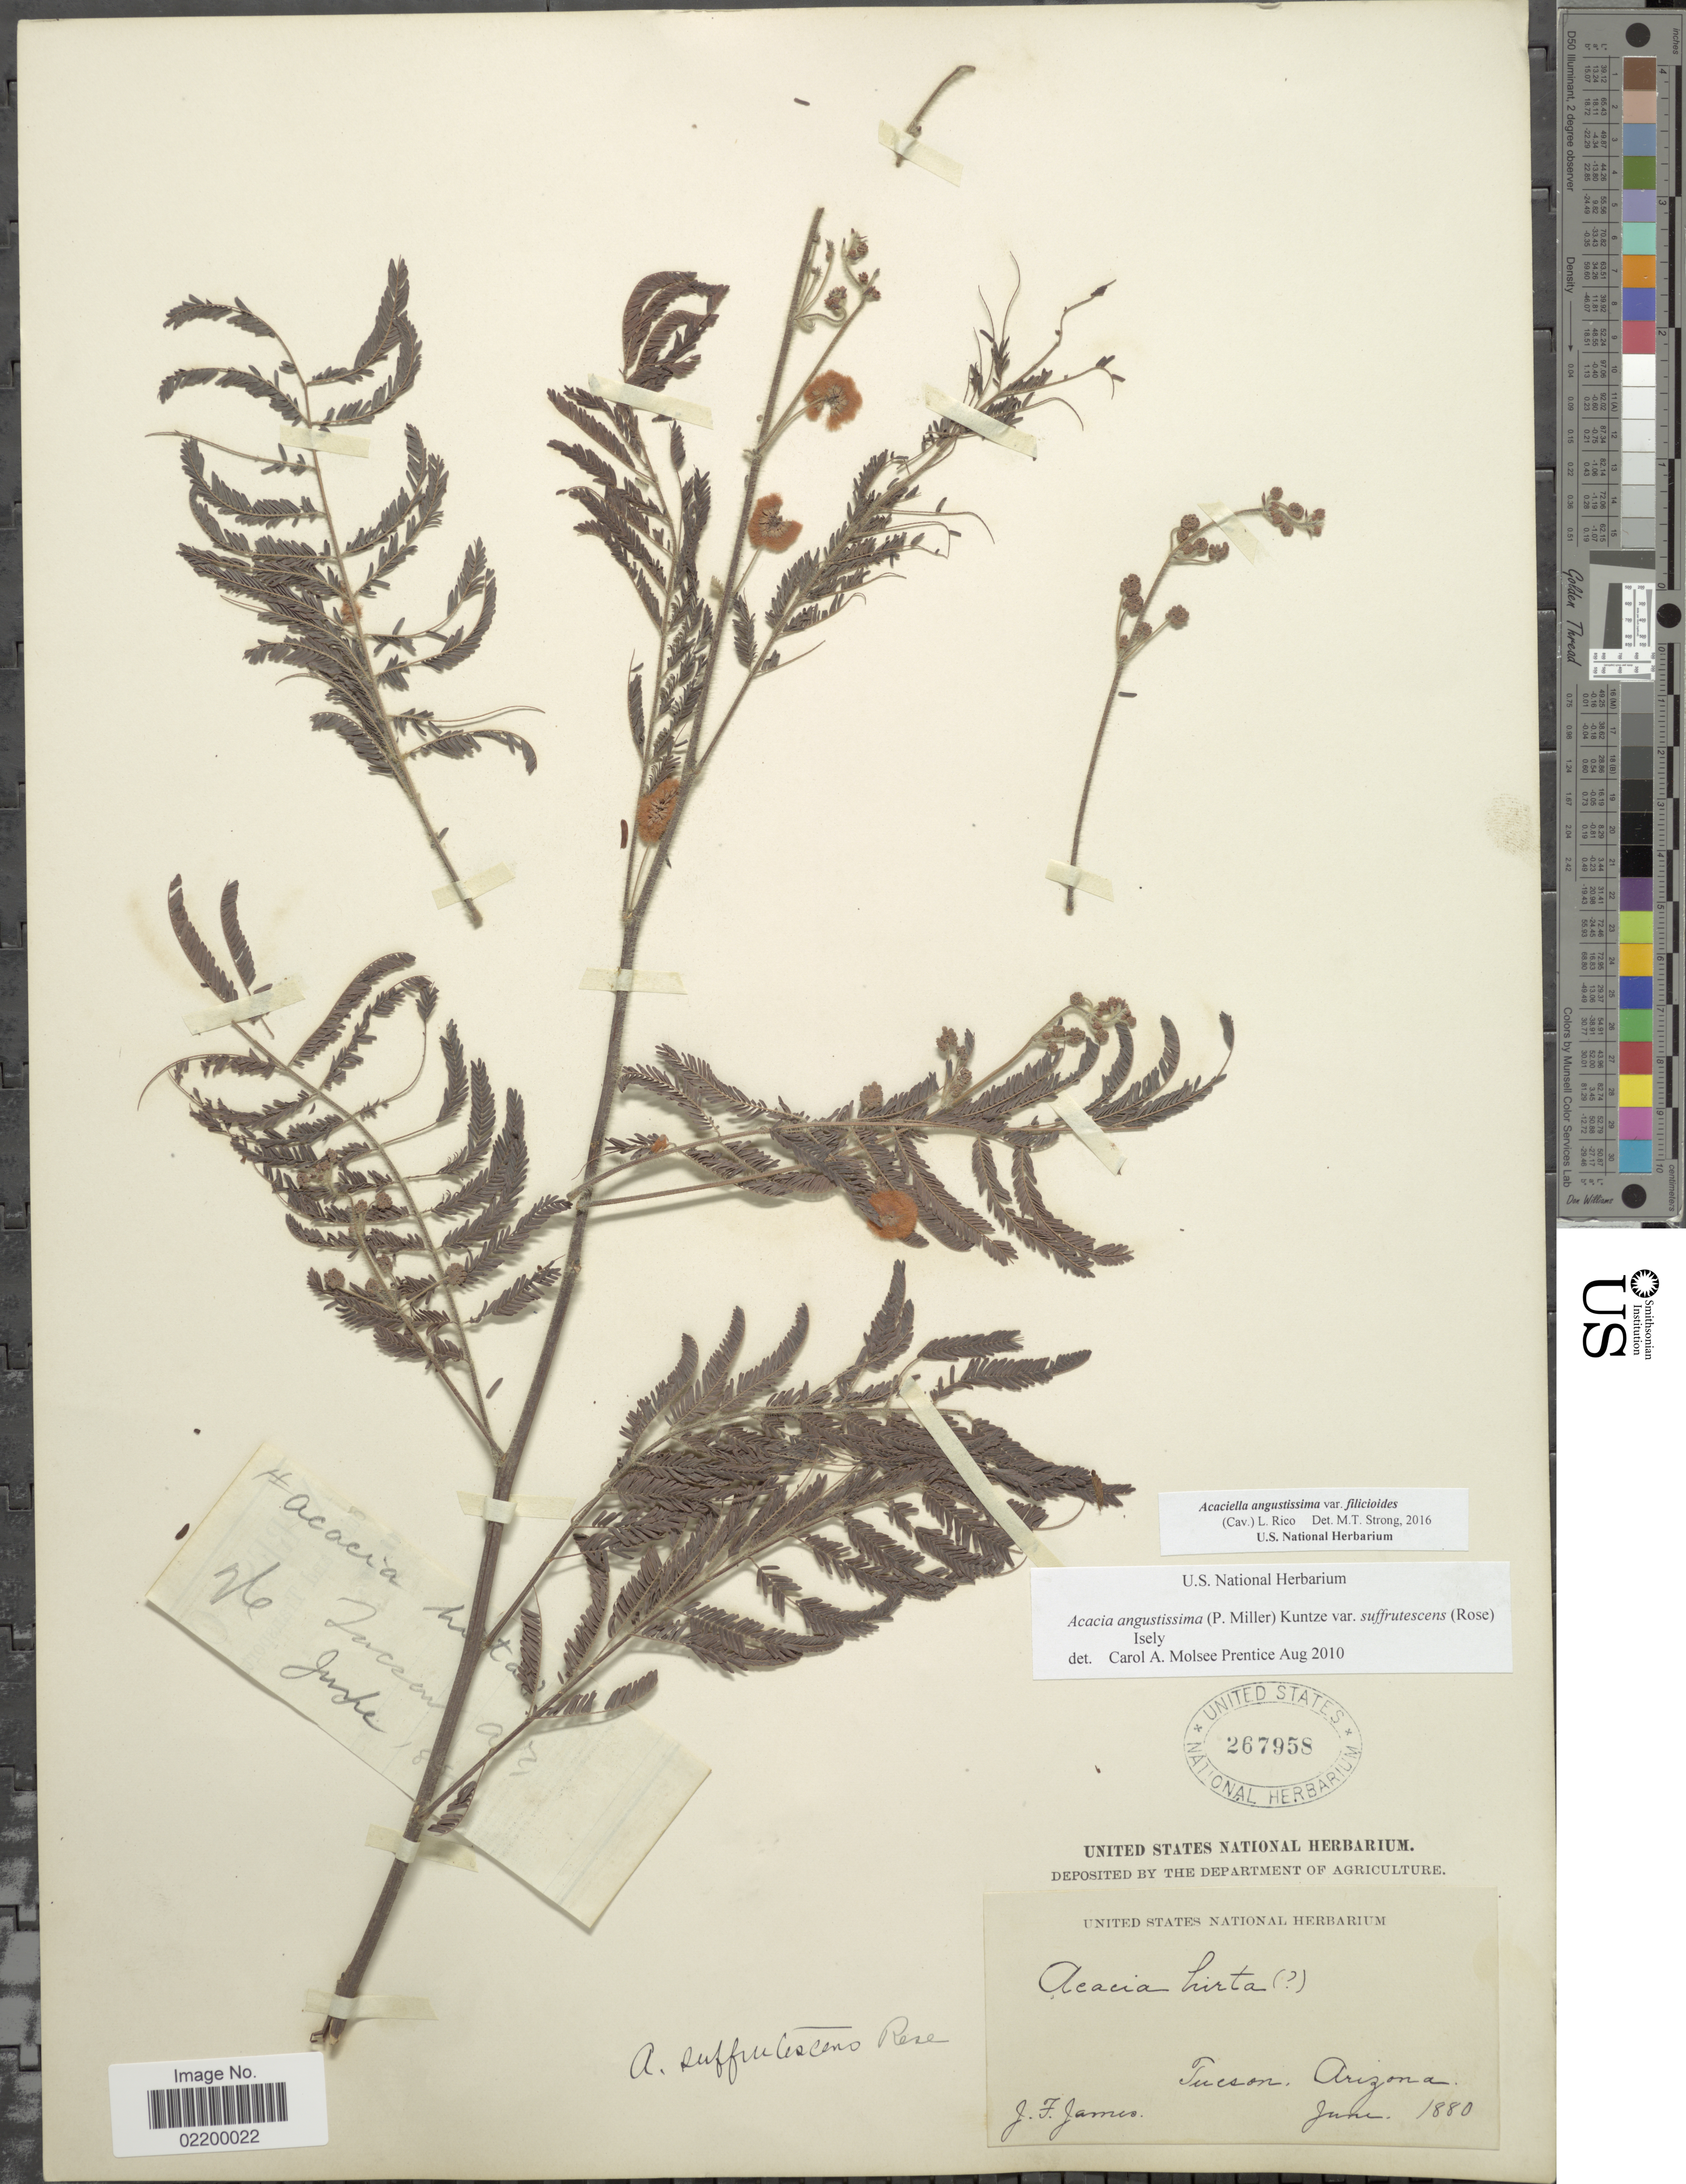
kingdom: Plantae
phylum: Tracheophyta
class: Magnoliopsida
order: Fabales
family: Fabaceae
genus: Acaciella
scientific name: Acaciella angustissima var. filicioides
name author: (Cav.) L. Rico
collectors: J. James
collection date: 1880-06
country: United States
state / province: Arizona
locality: Tucson, Arizona.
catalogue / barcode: US 267958